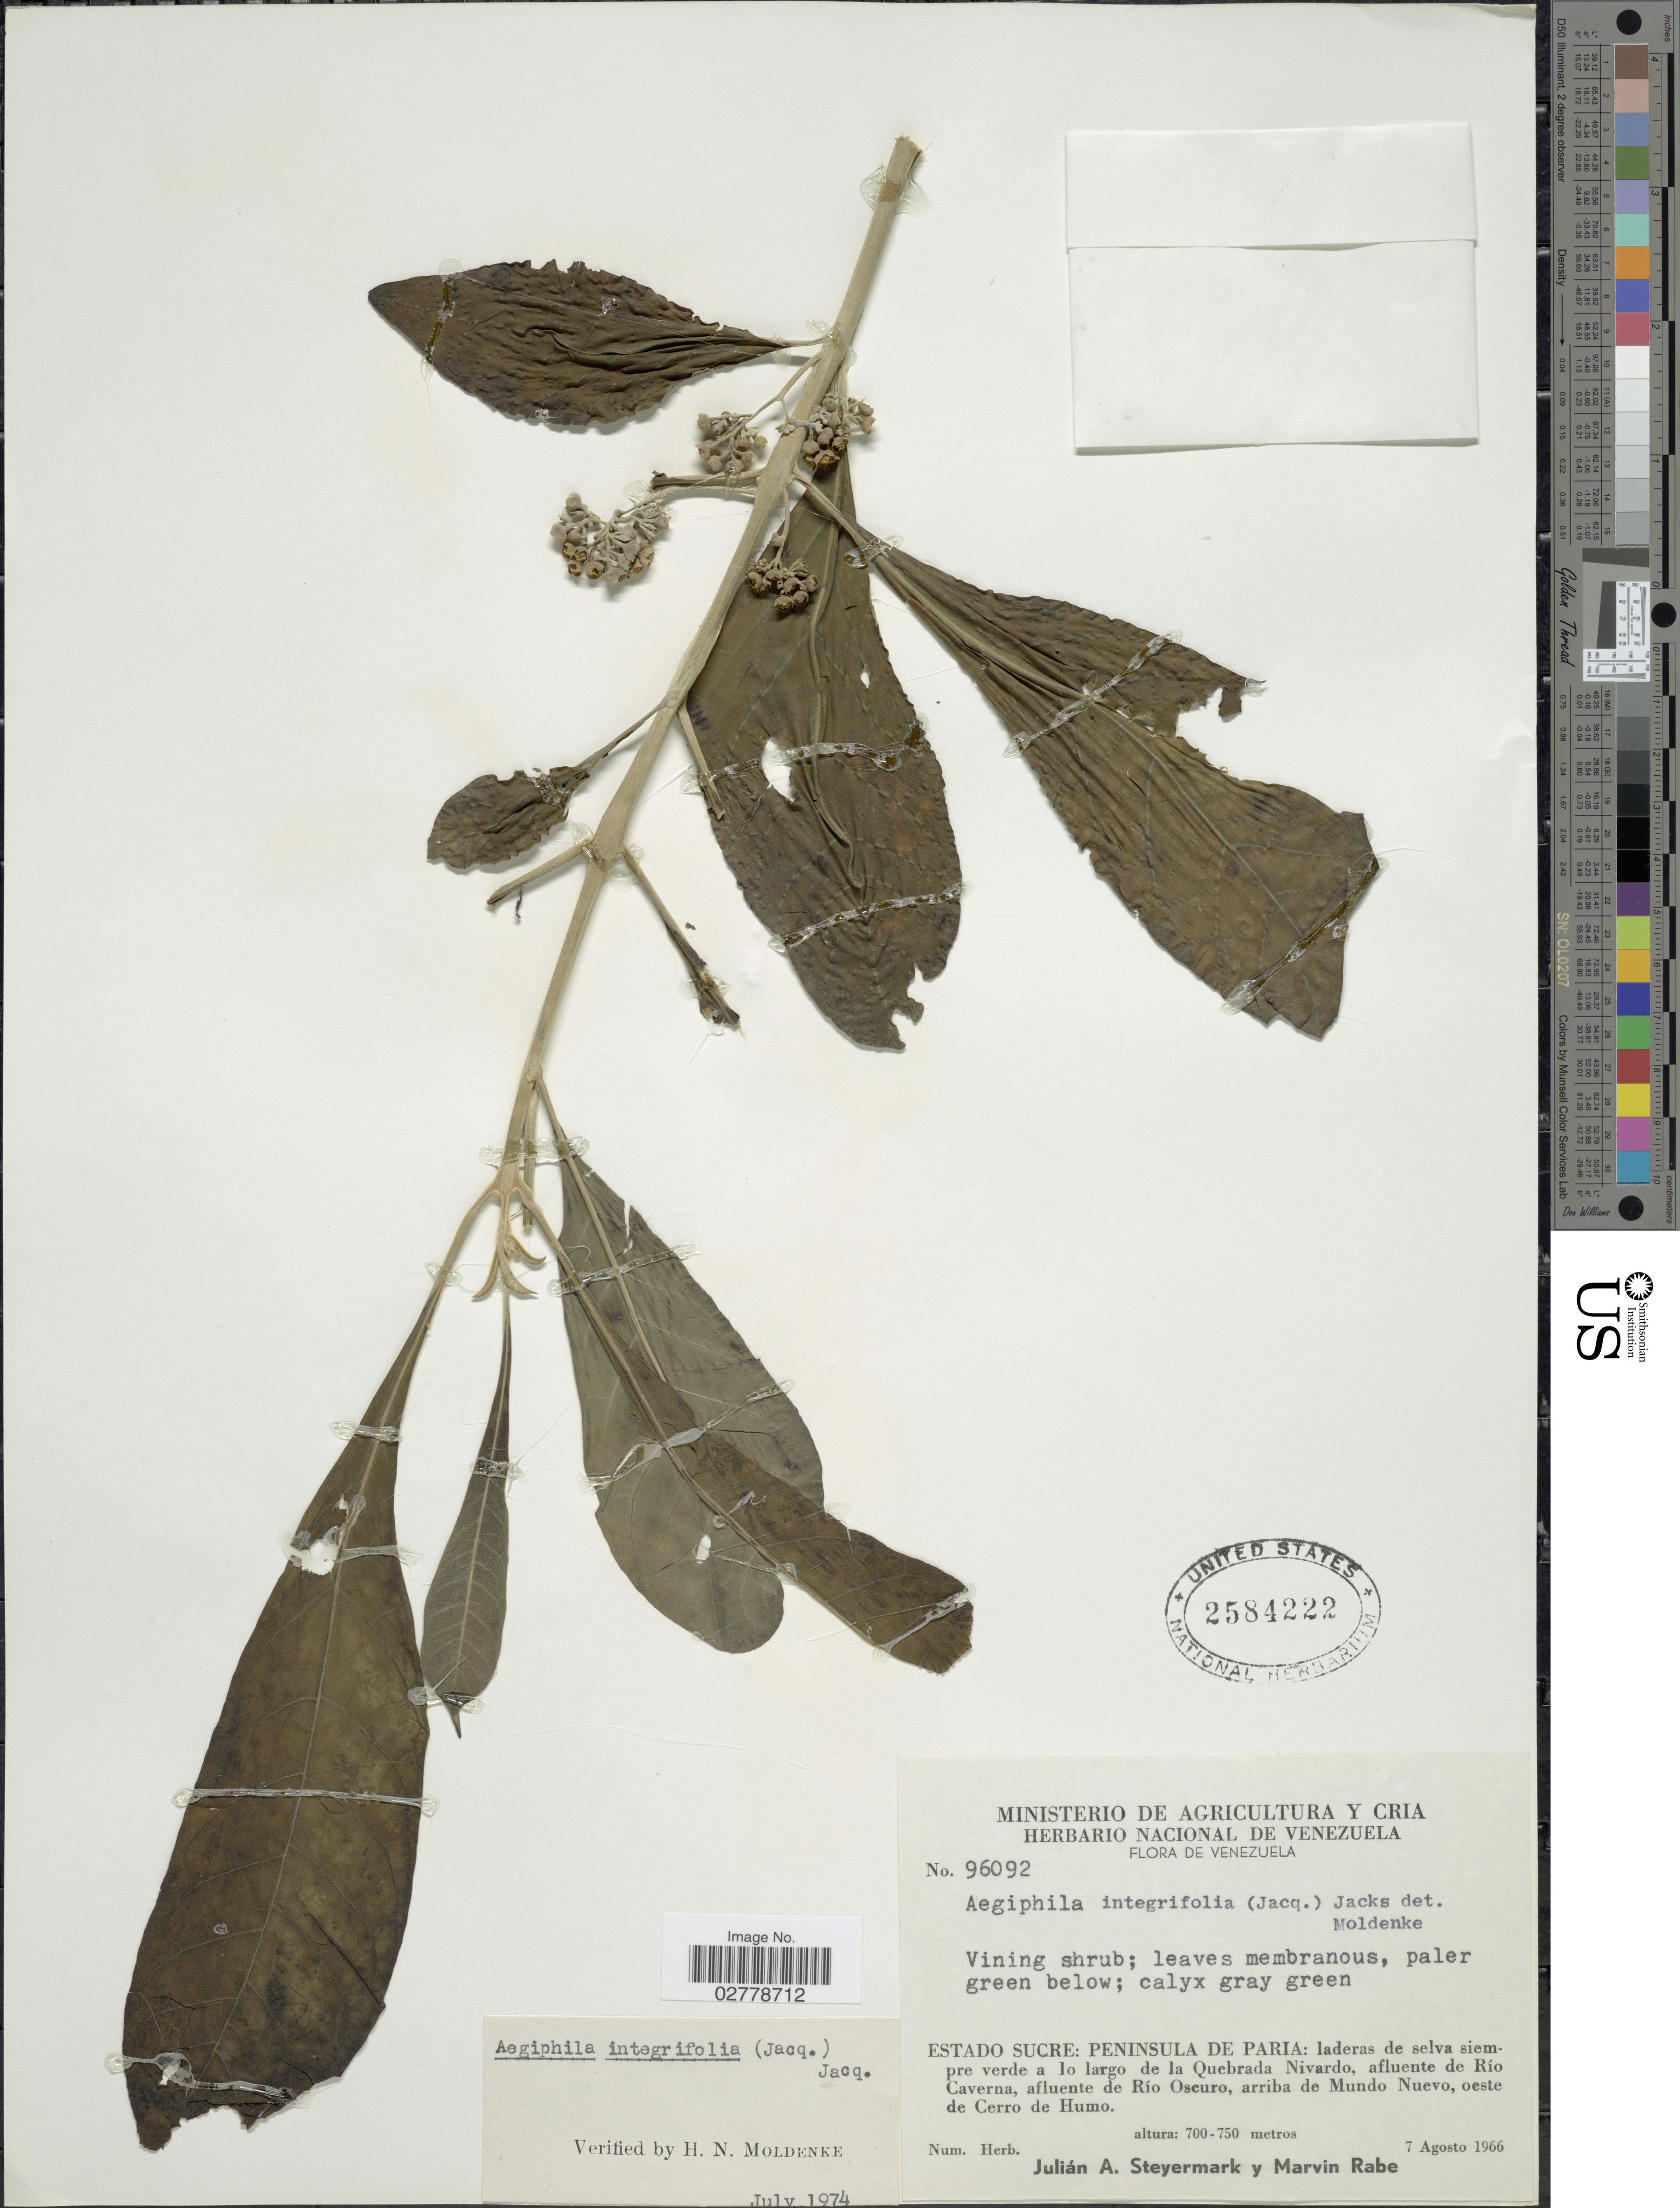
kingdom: Plantae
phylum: Tracheophyta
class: Magnoliopsida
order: Lamiales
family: Lamiaceae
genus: Aegiphila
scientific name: Aegiphila integrifolia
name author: (Jacq.) B.D. Jacks.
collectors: J. Steyermark & M. Rabe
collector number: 96092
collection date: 1966-08-07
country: Venezuela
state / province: Sucre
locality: Estado Sucre: Peninsula de Paria: laderas de selva siempre verde a lo largo de la Quebrada Nivardo, afluente de Río Caverna, afluente de Río Oscuro, arriba de Mundo Nuevo, oeste de Cerro de Humo.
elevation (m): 700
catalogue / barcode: US 2584222